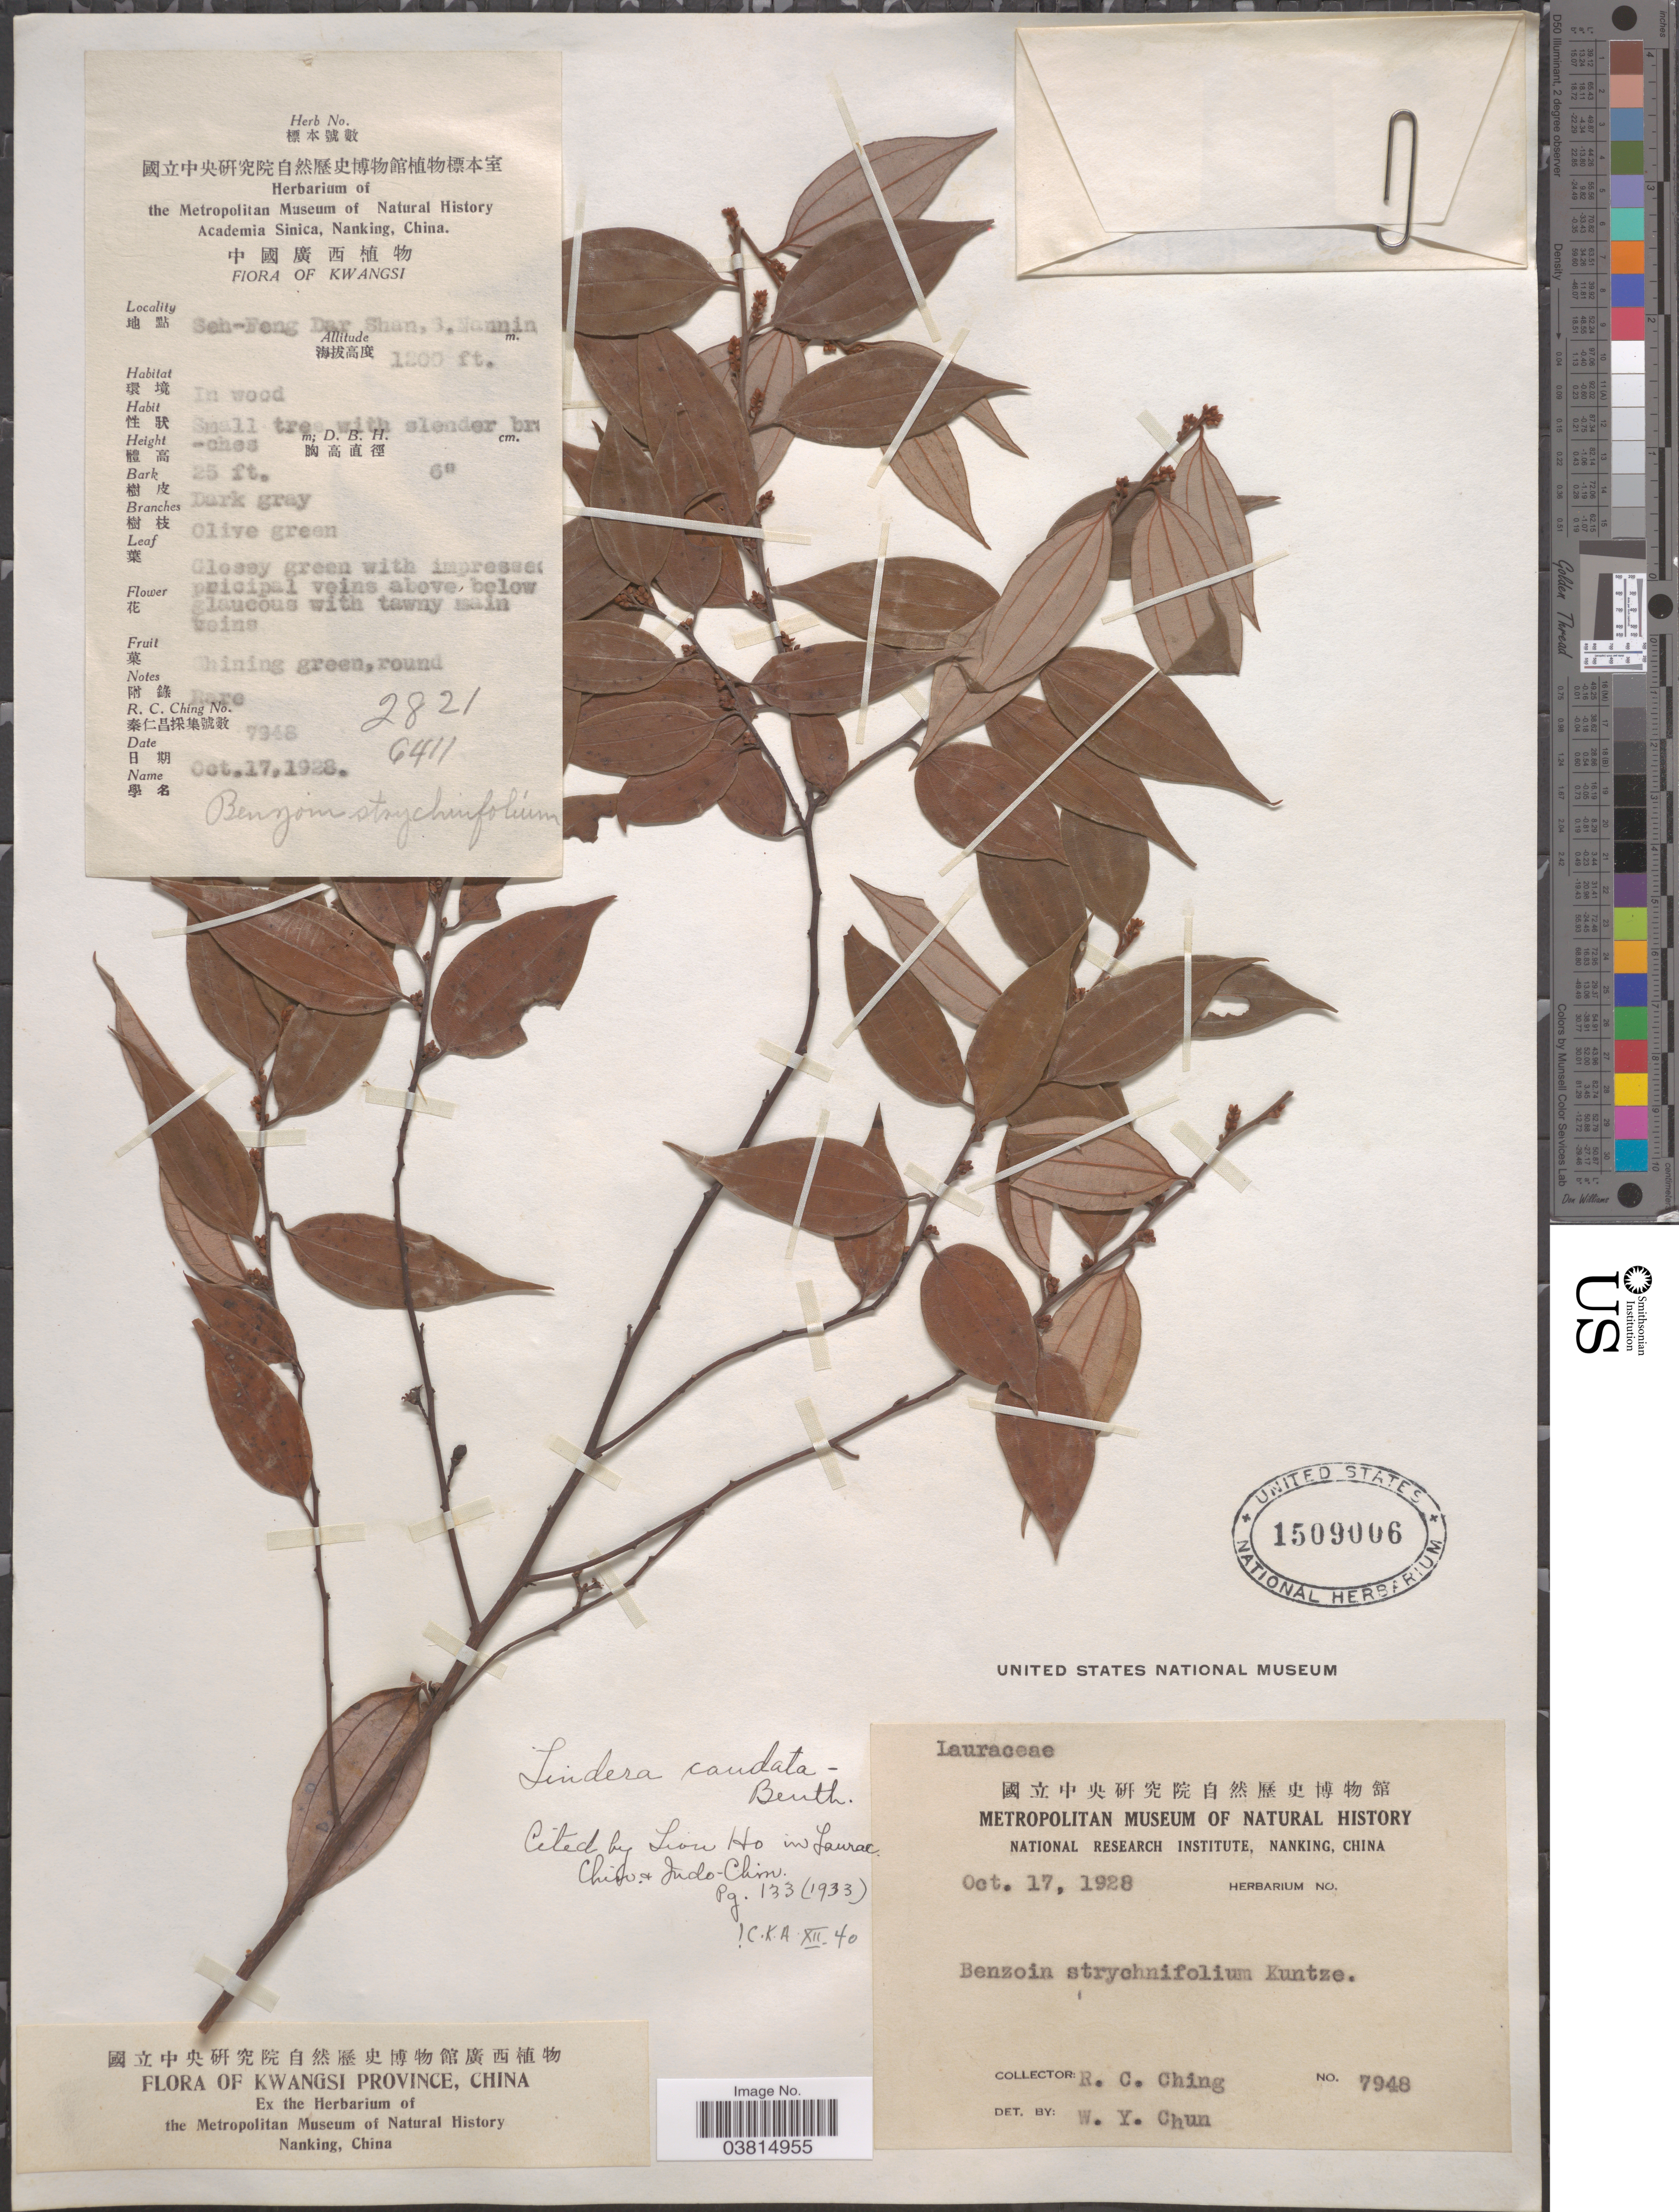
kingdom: Plantae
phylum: Tracheophyta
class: Magnoliopsida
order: Laurales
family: Lauraceae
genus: Lindera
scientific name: Lindera caudata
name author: (Nees) Hook. f.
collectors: R. C. Ching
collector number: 7948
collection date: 1928-10-17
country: China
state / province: Guangxi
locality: Kwangsi Province. Seh-Feng Dar Shan, S. Nannin.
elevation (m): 366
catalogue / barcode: US 1509006